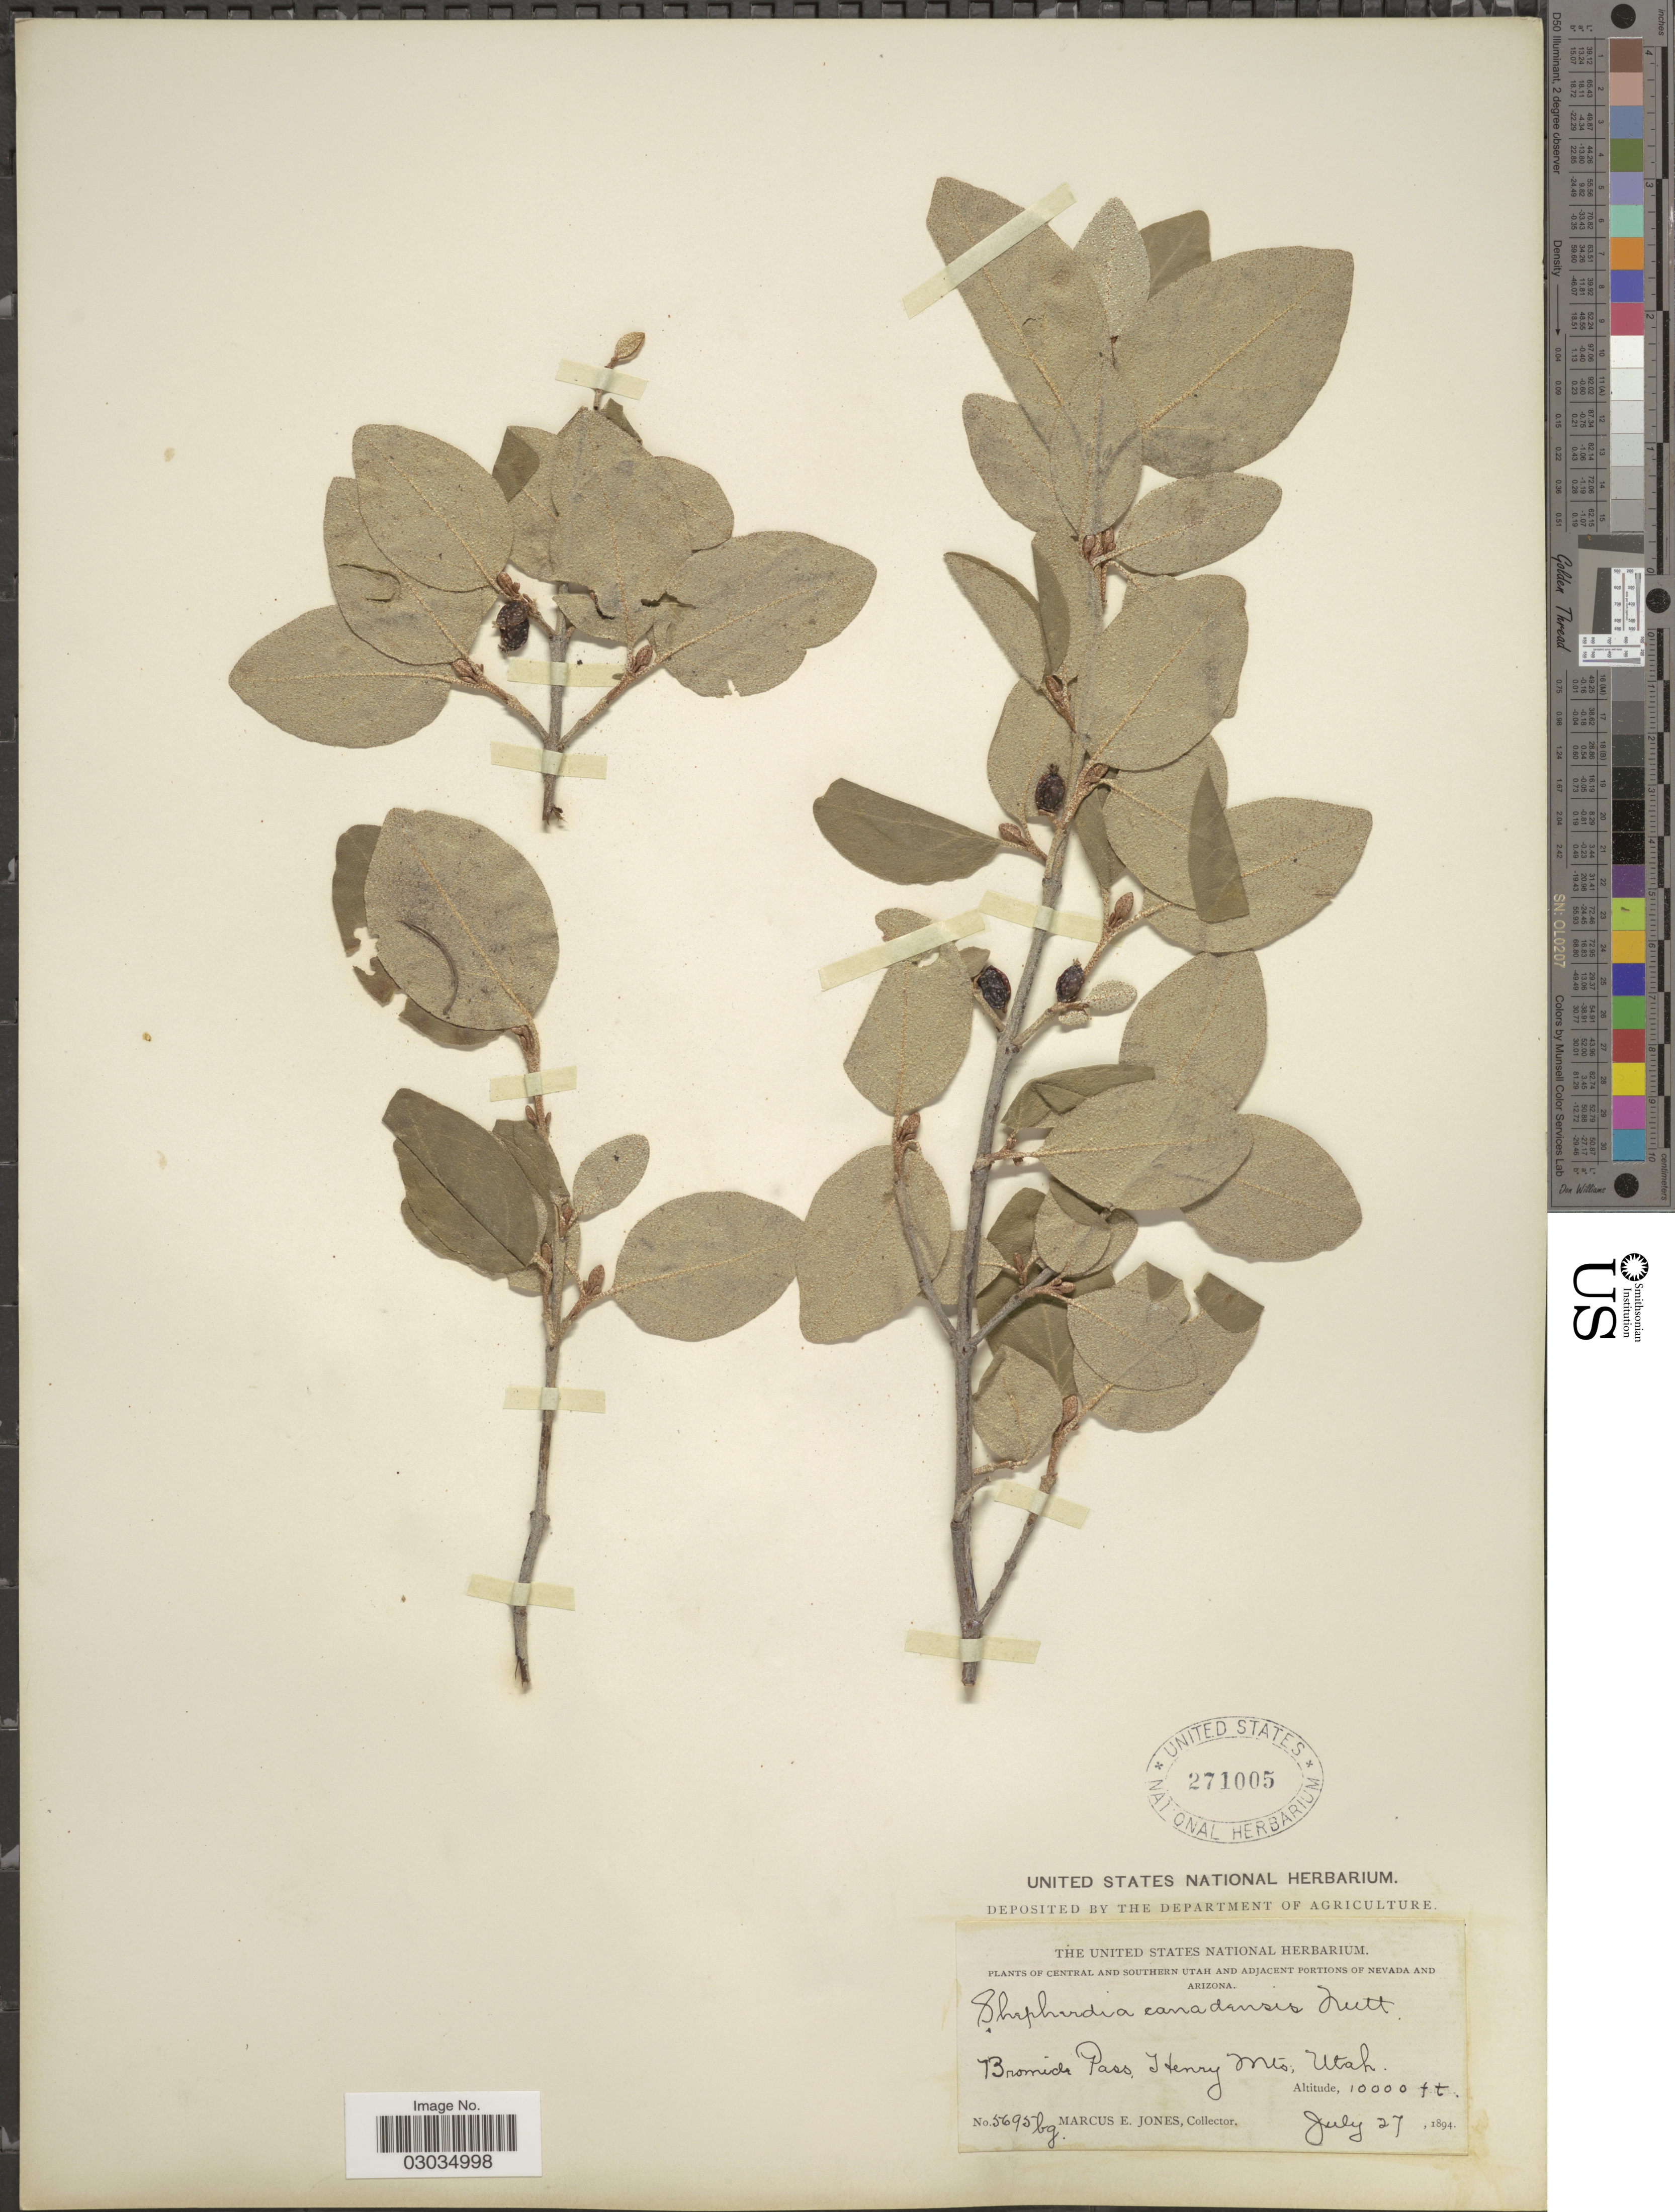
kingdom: Plantae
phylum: Tracheophyta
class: Magnoliopsida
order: Rosales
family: Elaeagnaceae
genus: Shepherdia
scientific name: Shepherdia canadensis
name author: (L.) Nutt.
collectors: M. E. Jones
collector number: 5695bg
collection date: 1894-07-27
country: United States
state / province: Utah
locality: Bromide Pass, Henry Mts., Utah.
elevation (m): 3048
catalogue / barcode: US 271005